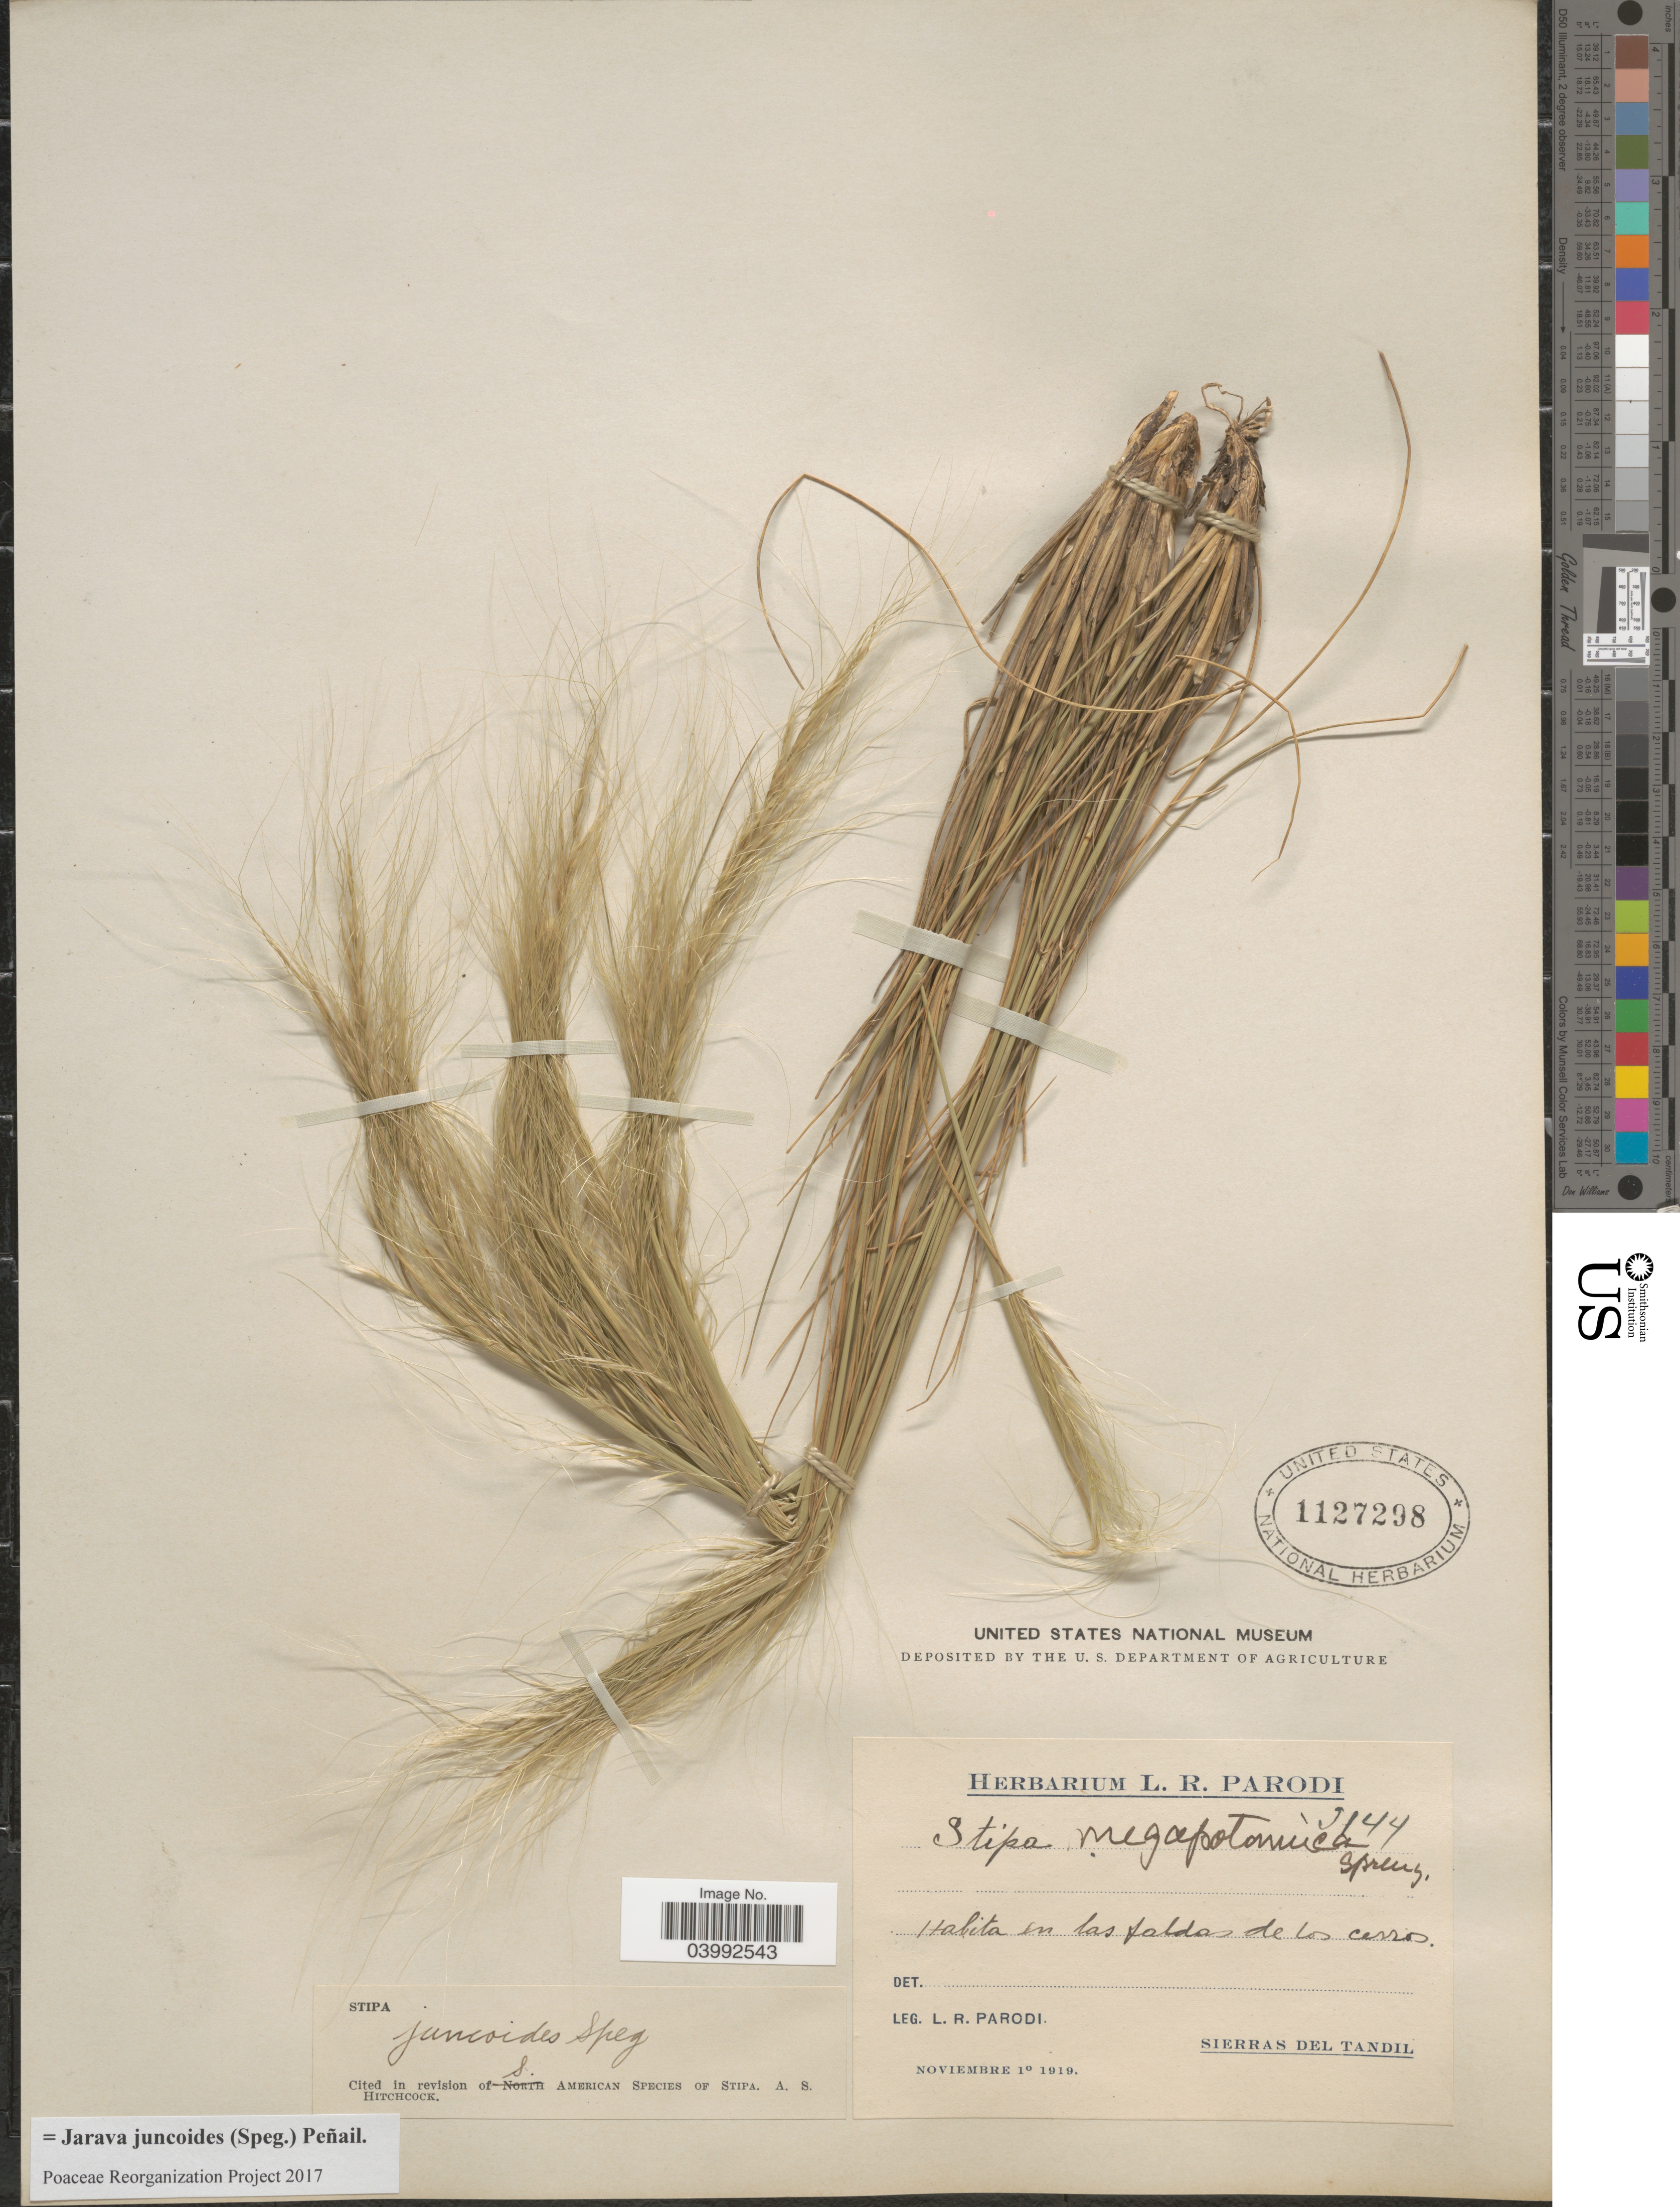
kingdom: Plantae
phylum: Tracheophyta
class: Liliopsida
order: Poales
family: Poaceae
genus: Jarava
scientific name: Jarava juncoides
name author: (Speg.) Peñail.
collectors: L. R. Parodi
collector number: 9144*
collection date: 1919-11-01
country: Argentina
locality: En las faldas de los cerros. Sierras del Tandil.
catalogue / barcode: US 1127298